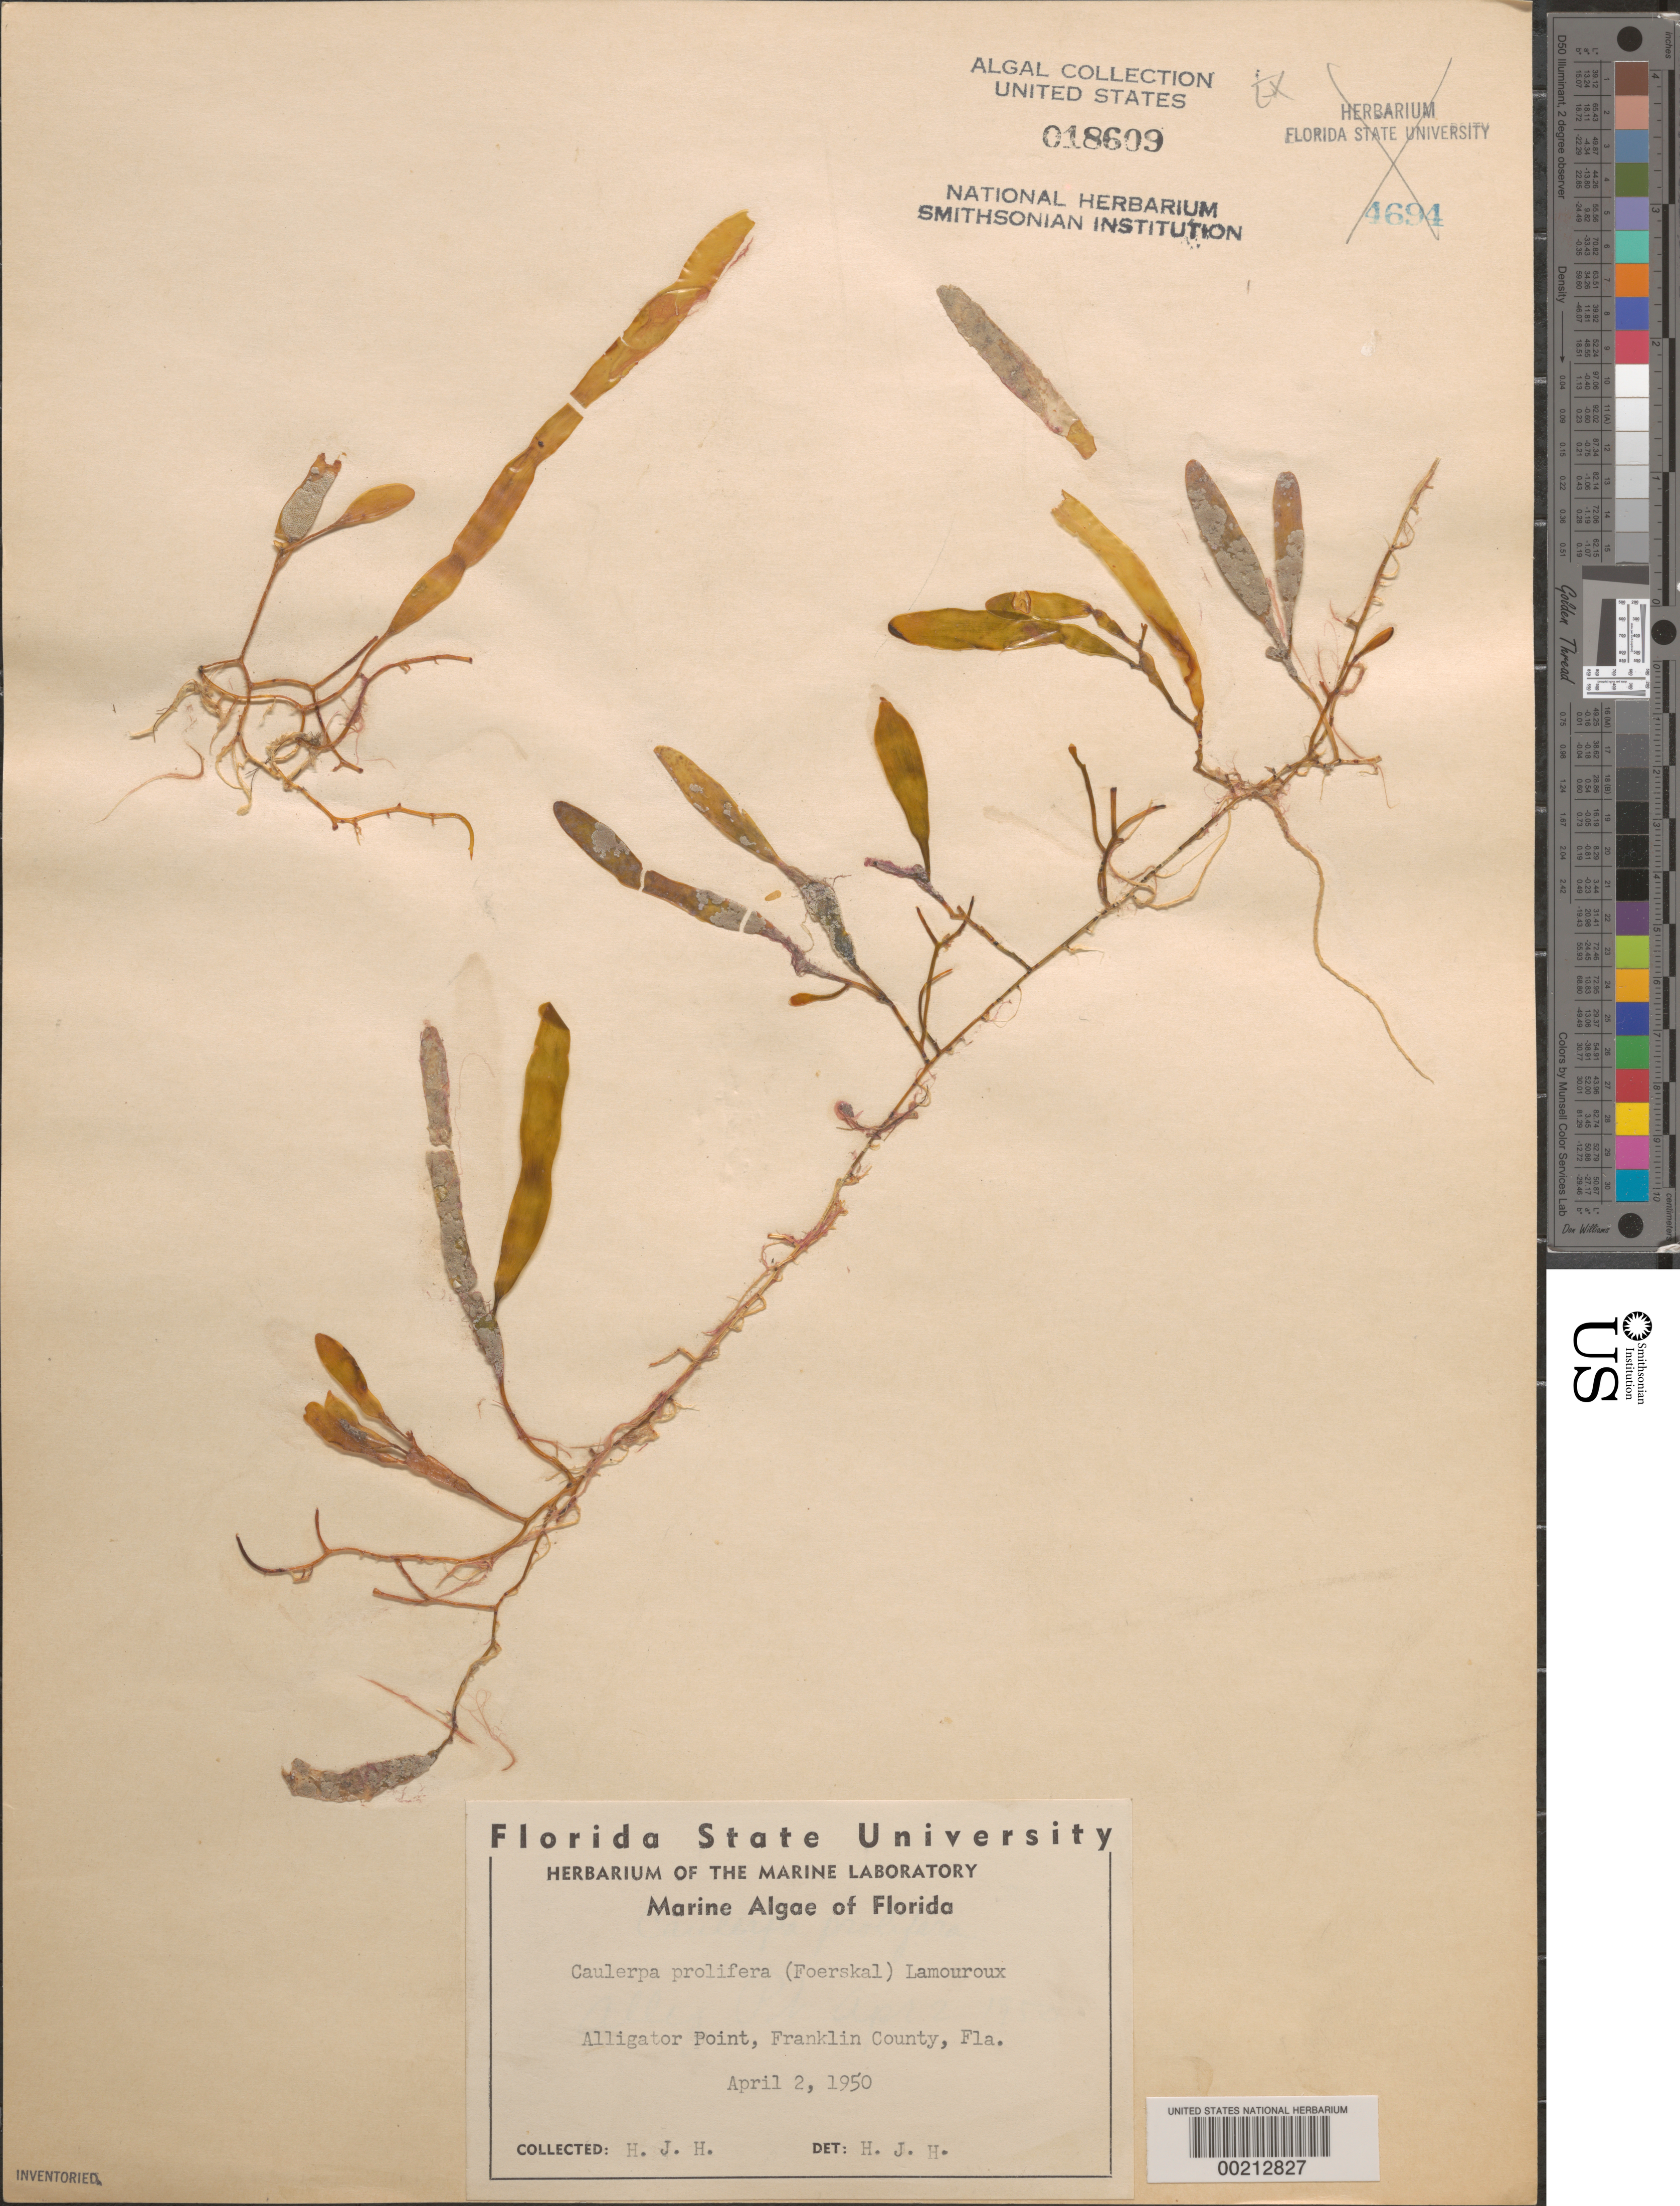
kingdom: Plantae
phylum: Chlorophyta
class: Ulvophyceae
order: Bryopsidales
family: Caulerpaceae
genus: Caulerpa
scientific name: Caulerpa prolifera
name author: (Forssk.) J.V.Lamouroux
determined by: Humm, Harold J.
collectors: H. J. Humm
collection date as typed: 02 Apr 1950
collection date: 1950-04-02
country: United States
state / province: Florida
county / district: Franklin County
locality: Alligator Point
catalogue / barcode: US 18609